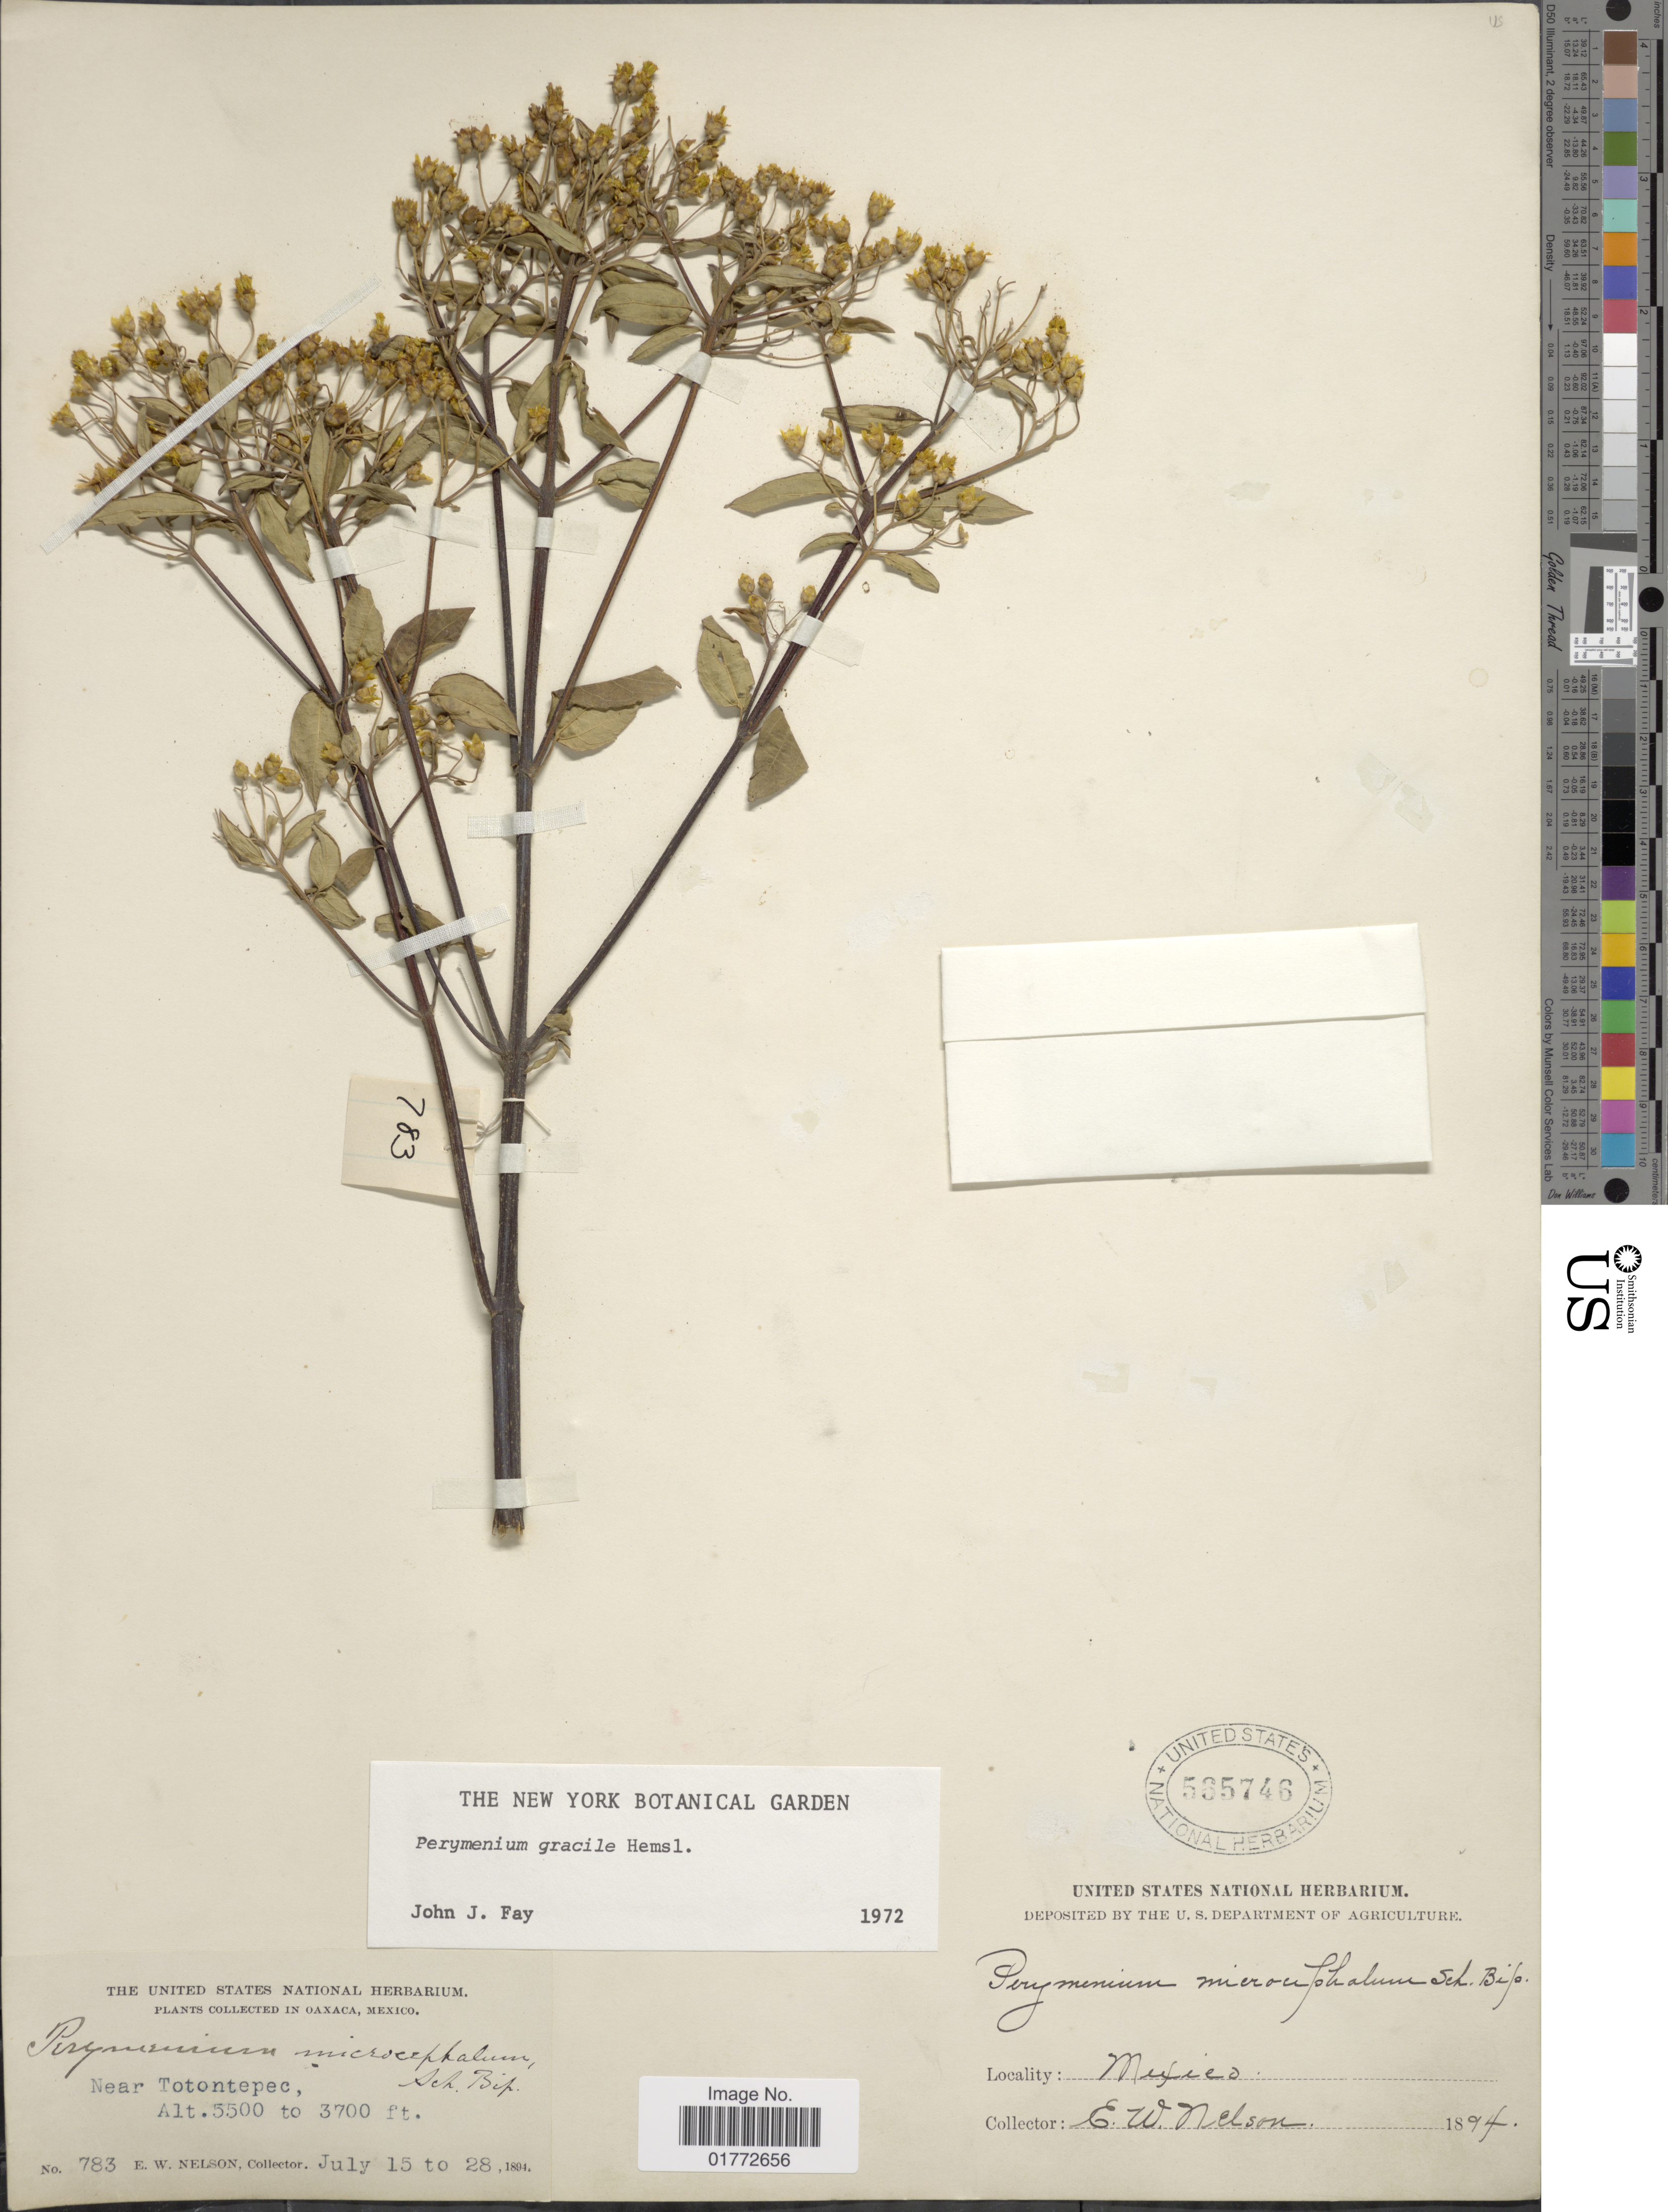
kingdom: Plantae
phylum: Tracheophyta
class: Magnoliopsida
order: Asterales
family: Asteraceae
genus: Perymenium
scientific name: Perymenium gracile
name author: Hemsl.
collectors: E. W. Nelson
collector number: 783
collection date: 1894-07-15/1894-07-28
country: Mexico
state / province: Oaxaca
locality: Near Totontepec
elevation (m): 1067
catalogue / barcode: US 535746